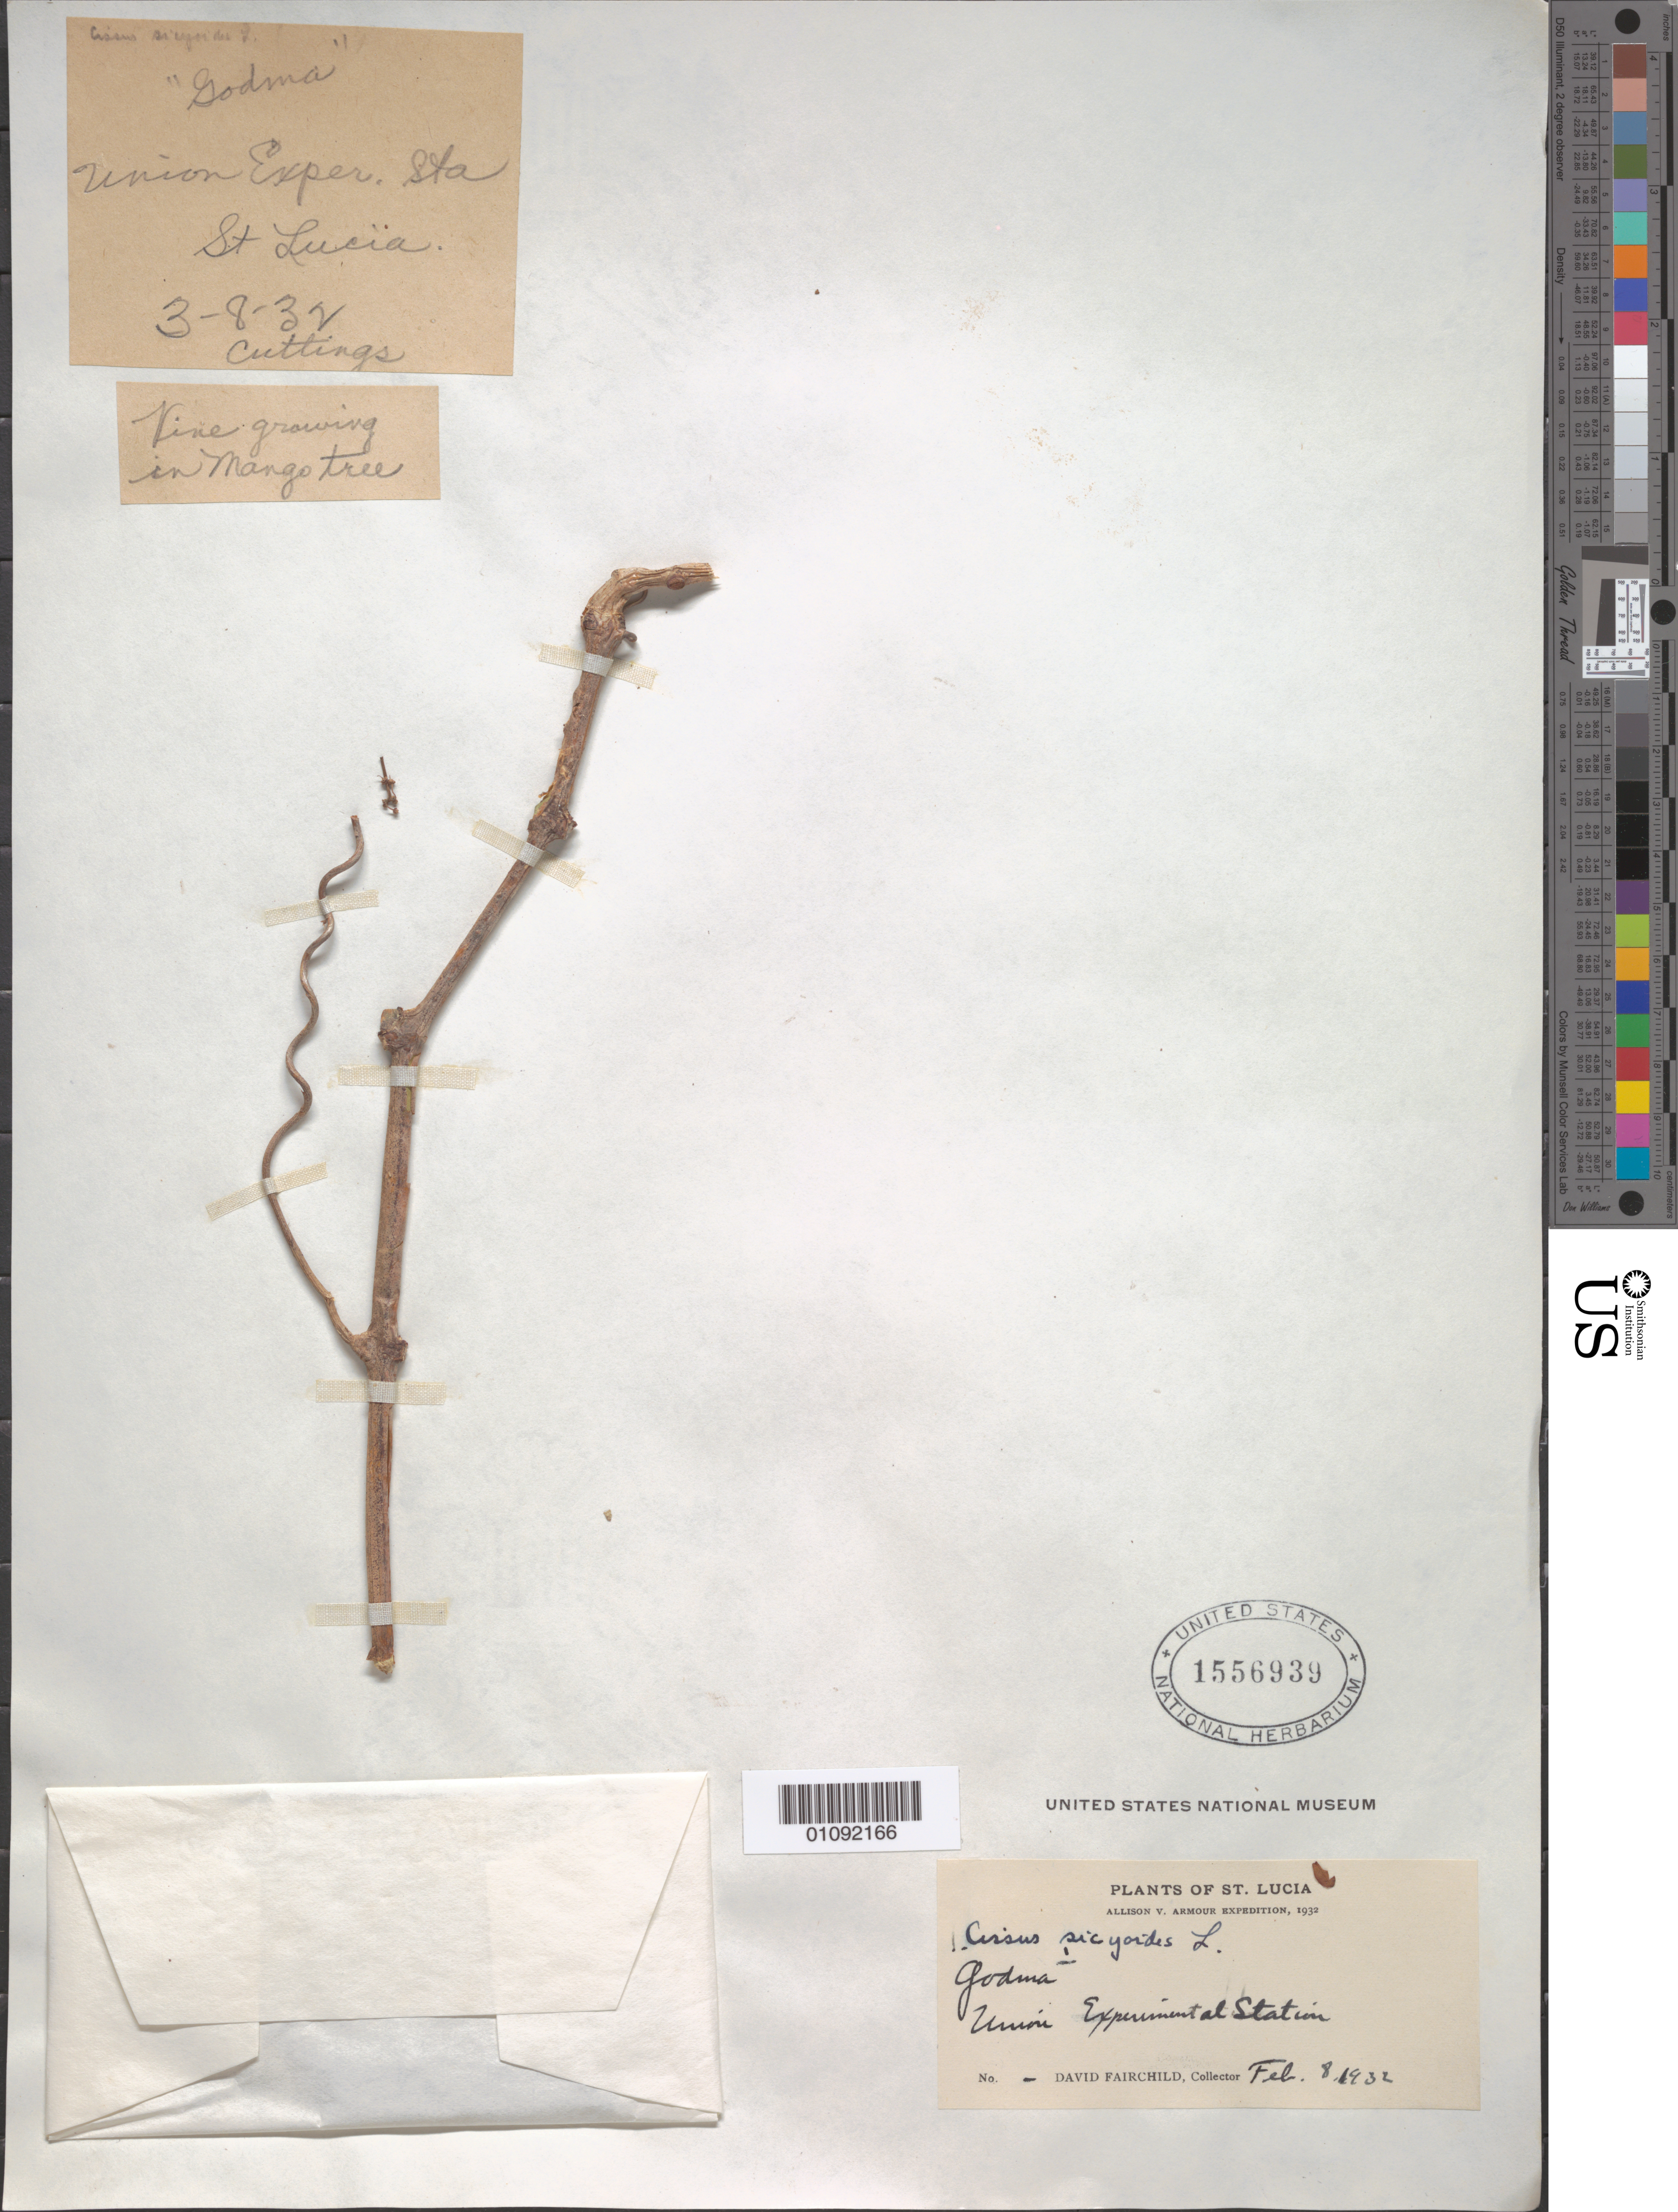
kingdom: Plantae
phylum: Tracheophyta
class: Magnoliopsida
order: Vitales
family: Vitaceae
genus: Cissus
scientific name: Cissus verticillata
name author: (L.) Nicolson & C.E. Jarvis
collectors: D. Fairchild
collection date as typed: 08 Feb 1932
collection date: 1932-02-08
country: St. Lucia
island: St. Lucia I.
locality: Union Experimental Station.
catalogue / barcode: US 1556939